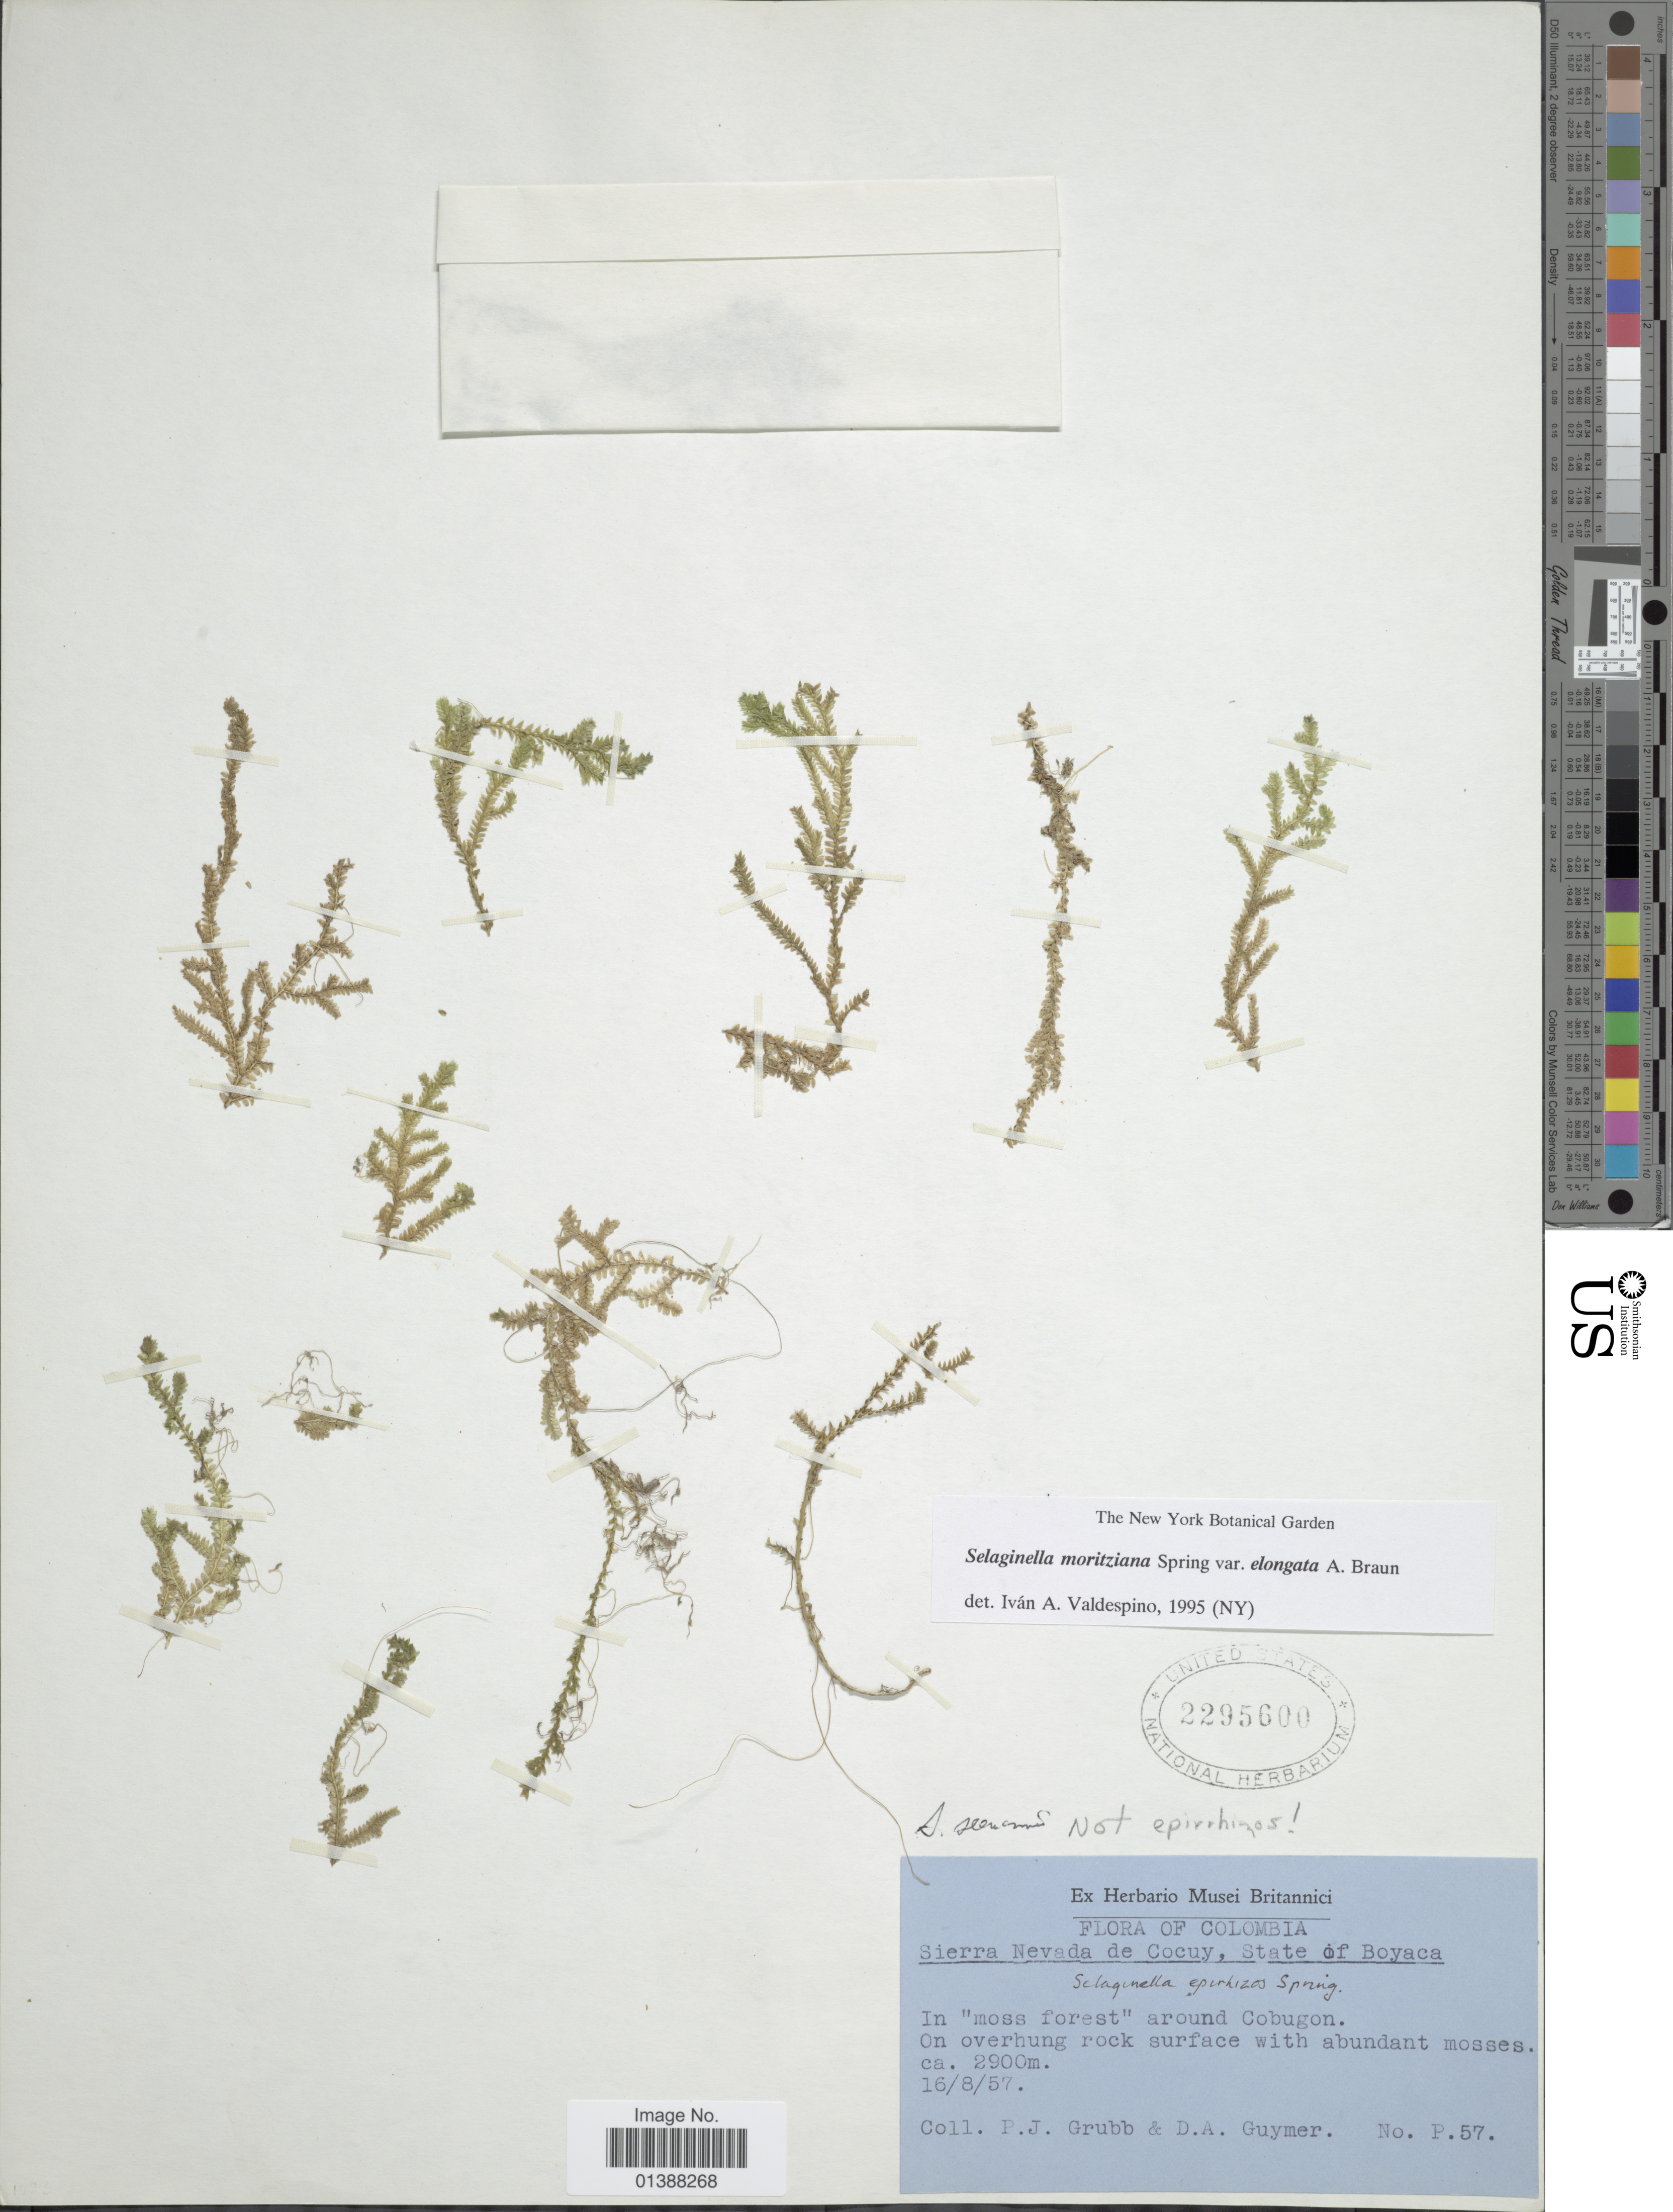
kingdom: Plantae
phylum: Tracheophyta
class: Lycopodiopsida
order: Selaginellales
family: Selaginellaceae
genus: Selaginella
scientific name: Selaginella moritziana var. elongata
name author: A. Braun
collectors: P. J. Grubb & D. Guymer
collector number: P.57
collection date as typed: Transcribed d/m/y: 16/8/57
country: Colombia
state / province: Boyacá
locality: Sierra Nevada de Cocuy, State of Boyaca, In 'moss forest' around Cobugon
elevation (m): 2900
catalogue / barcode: US 2295600